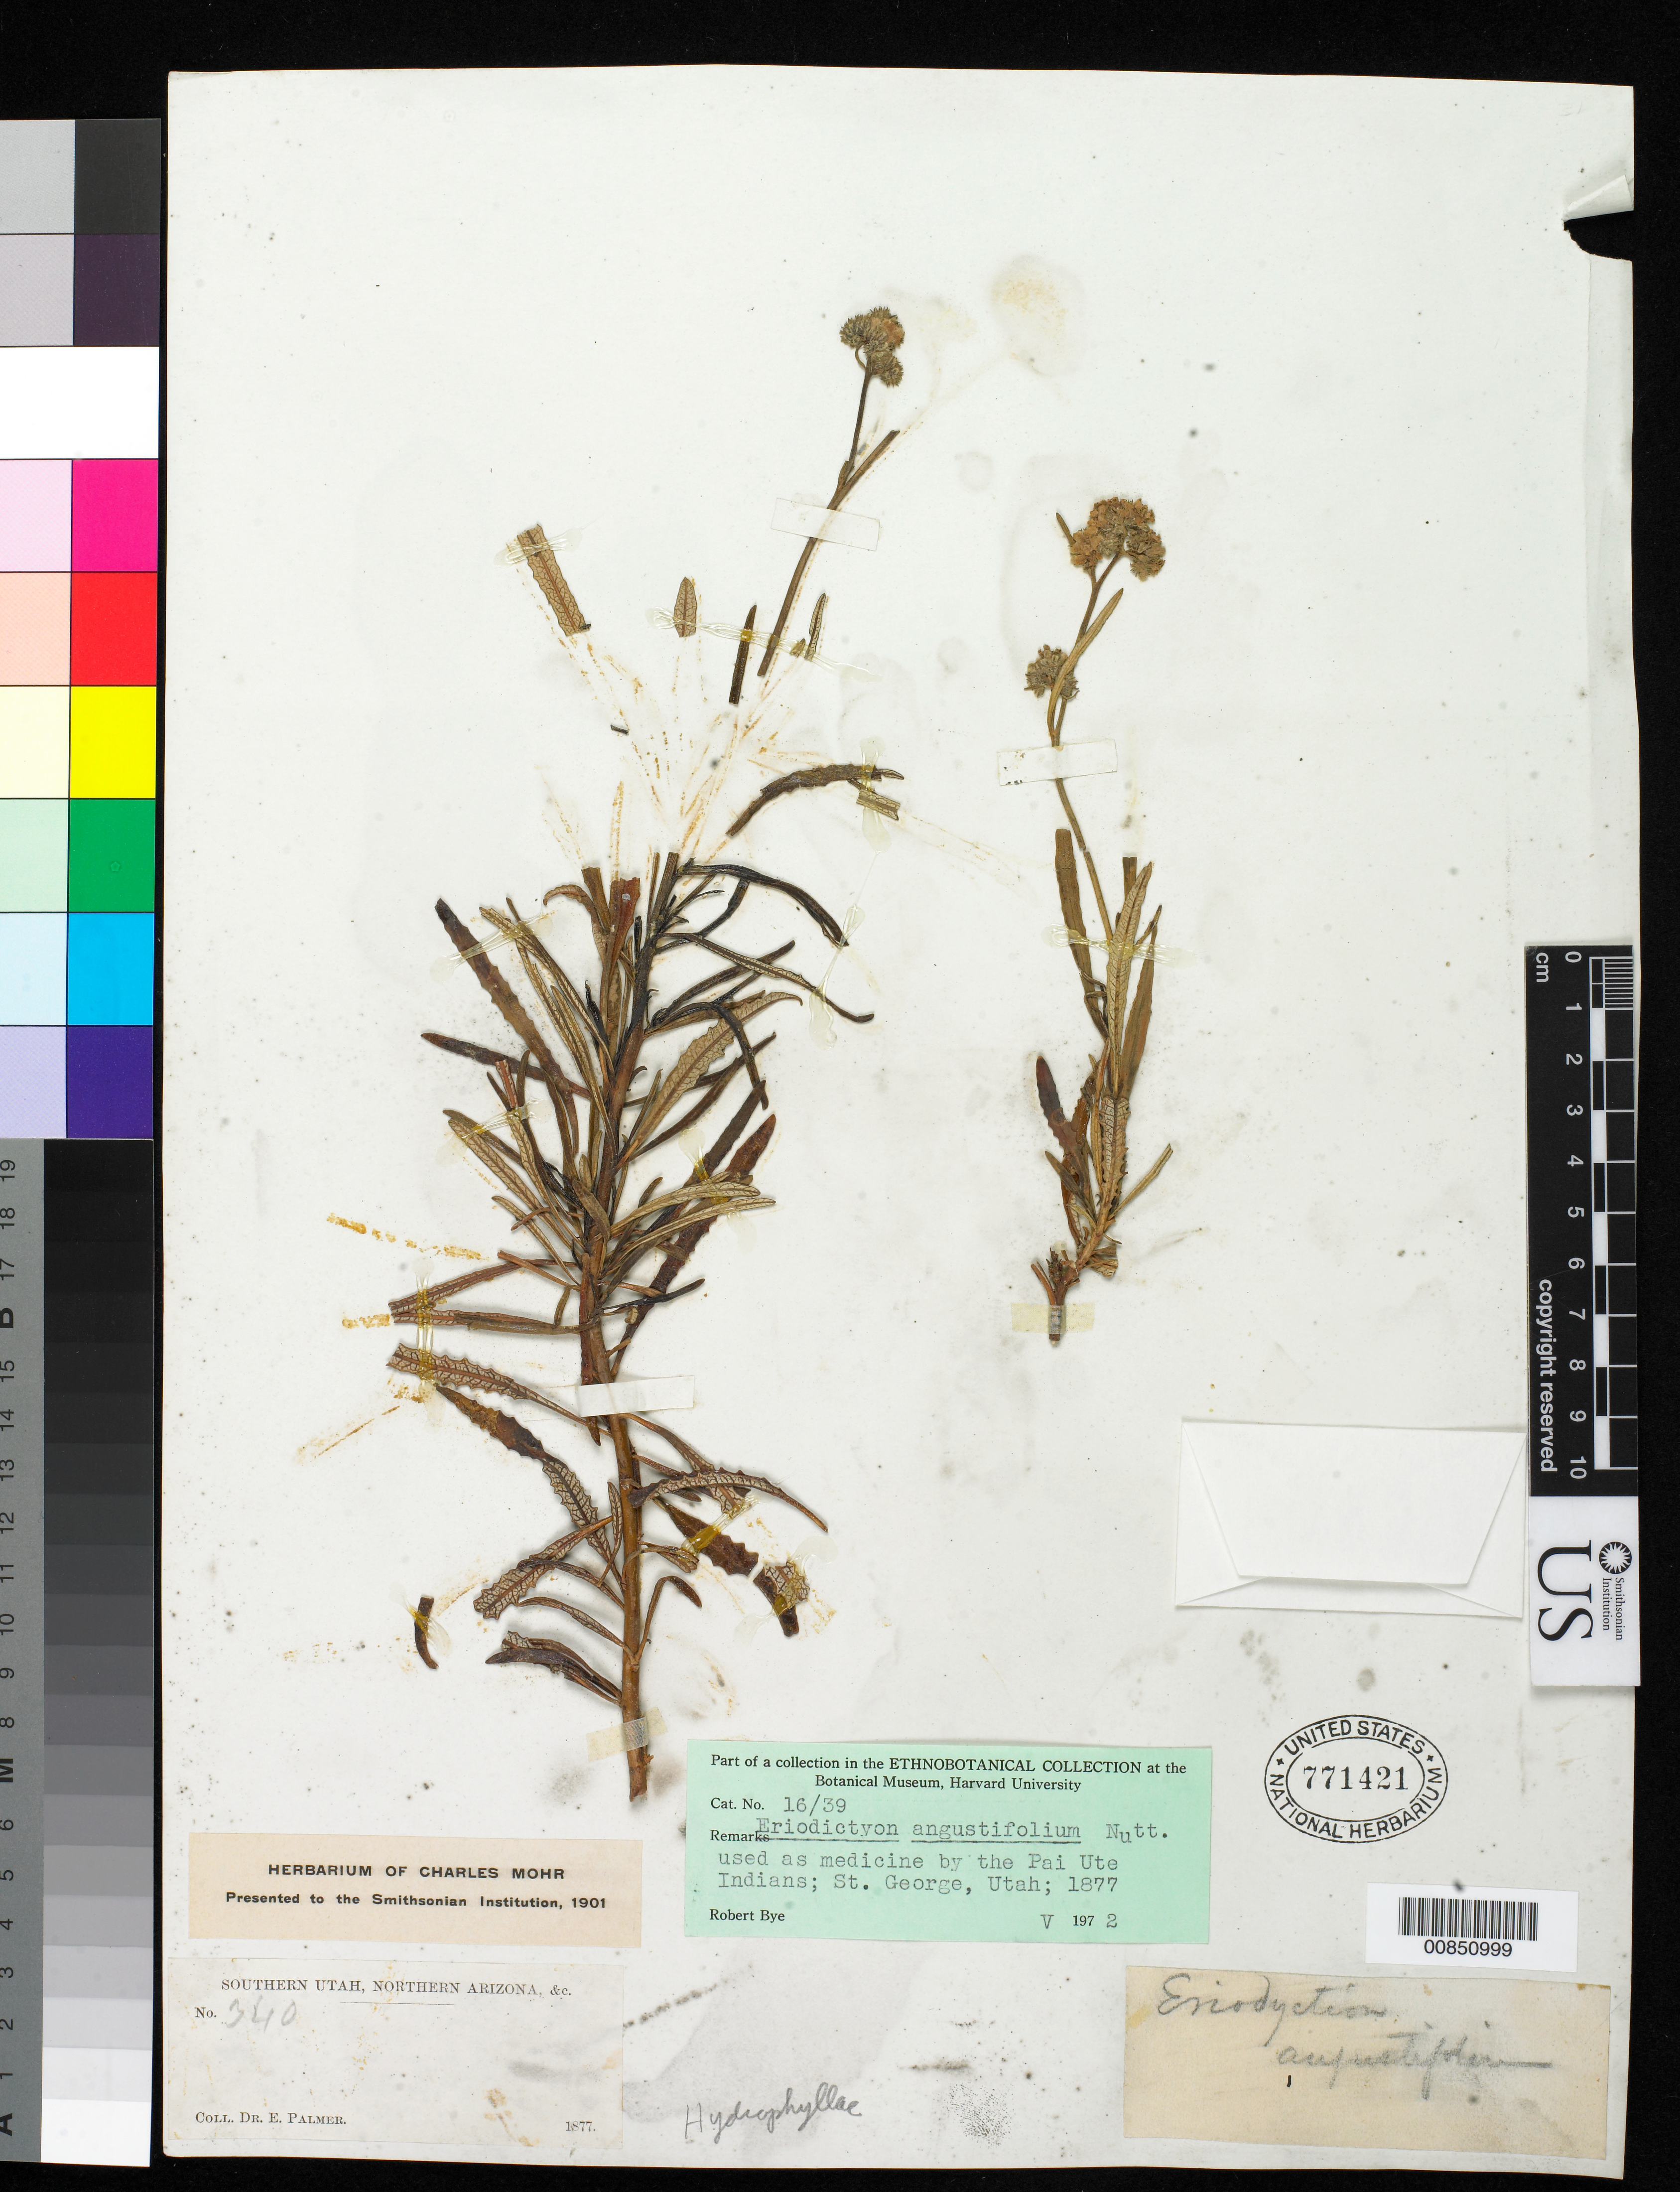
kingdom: Plantae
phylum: Tracheophyta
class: Magnoliopsida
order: Boraginales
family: Namaceae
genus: Eriodictyon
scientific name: Eriodictyon angustifolium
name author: Nutt.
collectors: E. Palmer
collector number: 340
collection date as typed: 1877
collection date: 1877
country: United States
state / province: Utah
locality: St. George, Utah.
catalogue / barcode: US 771421